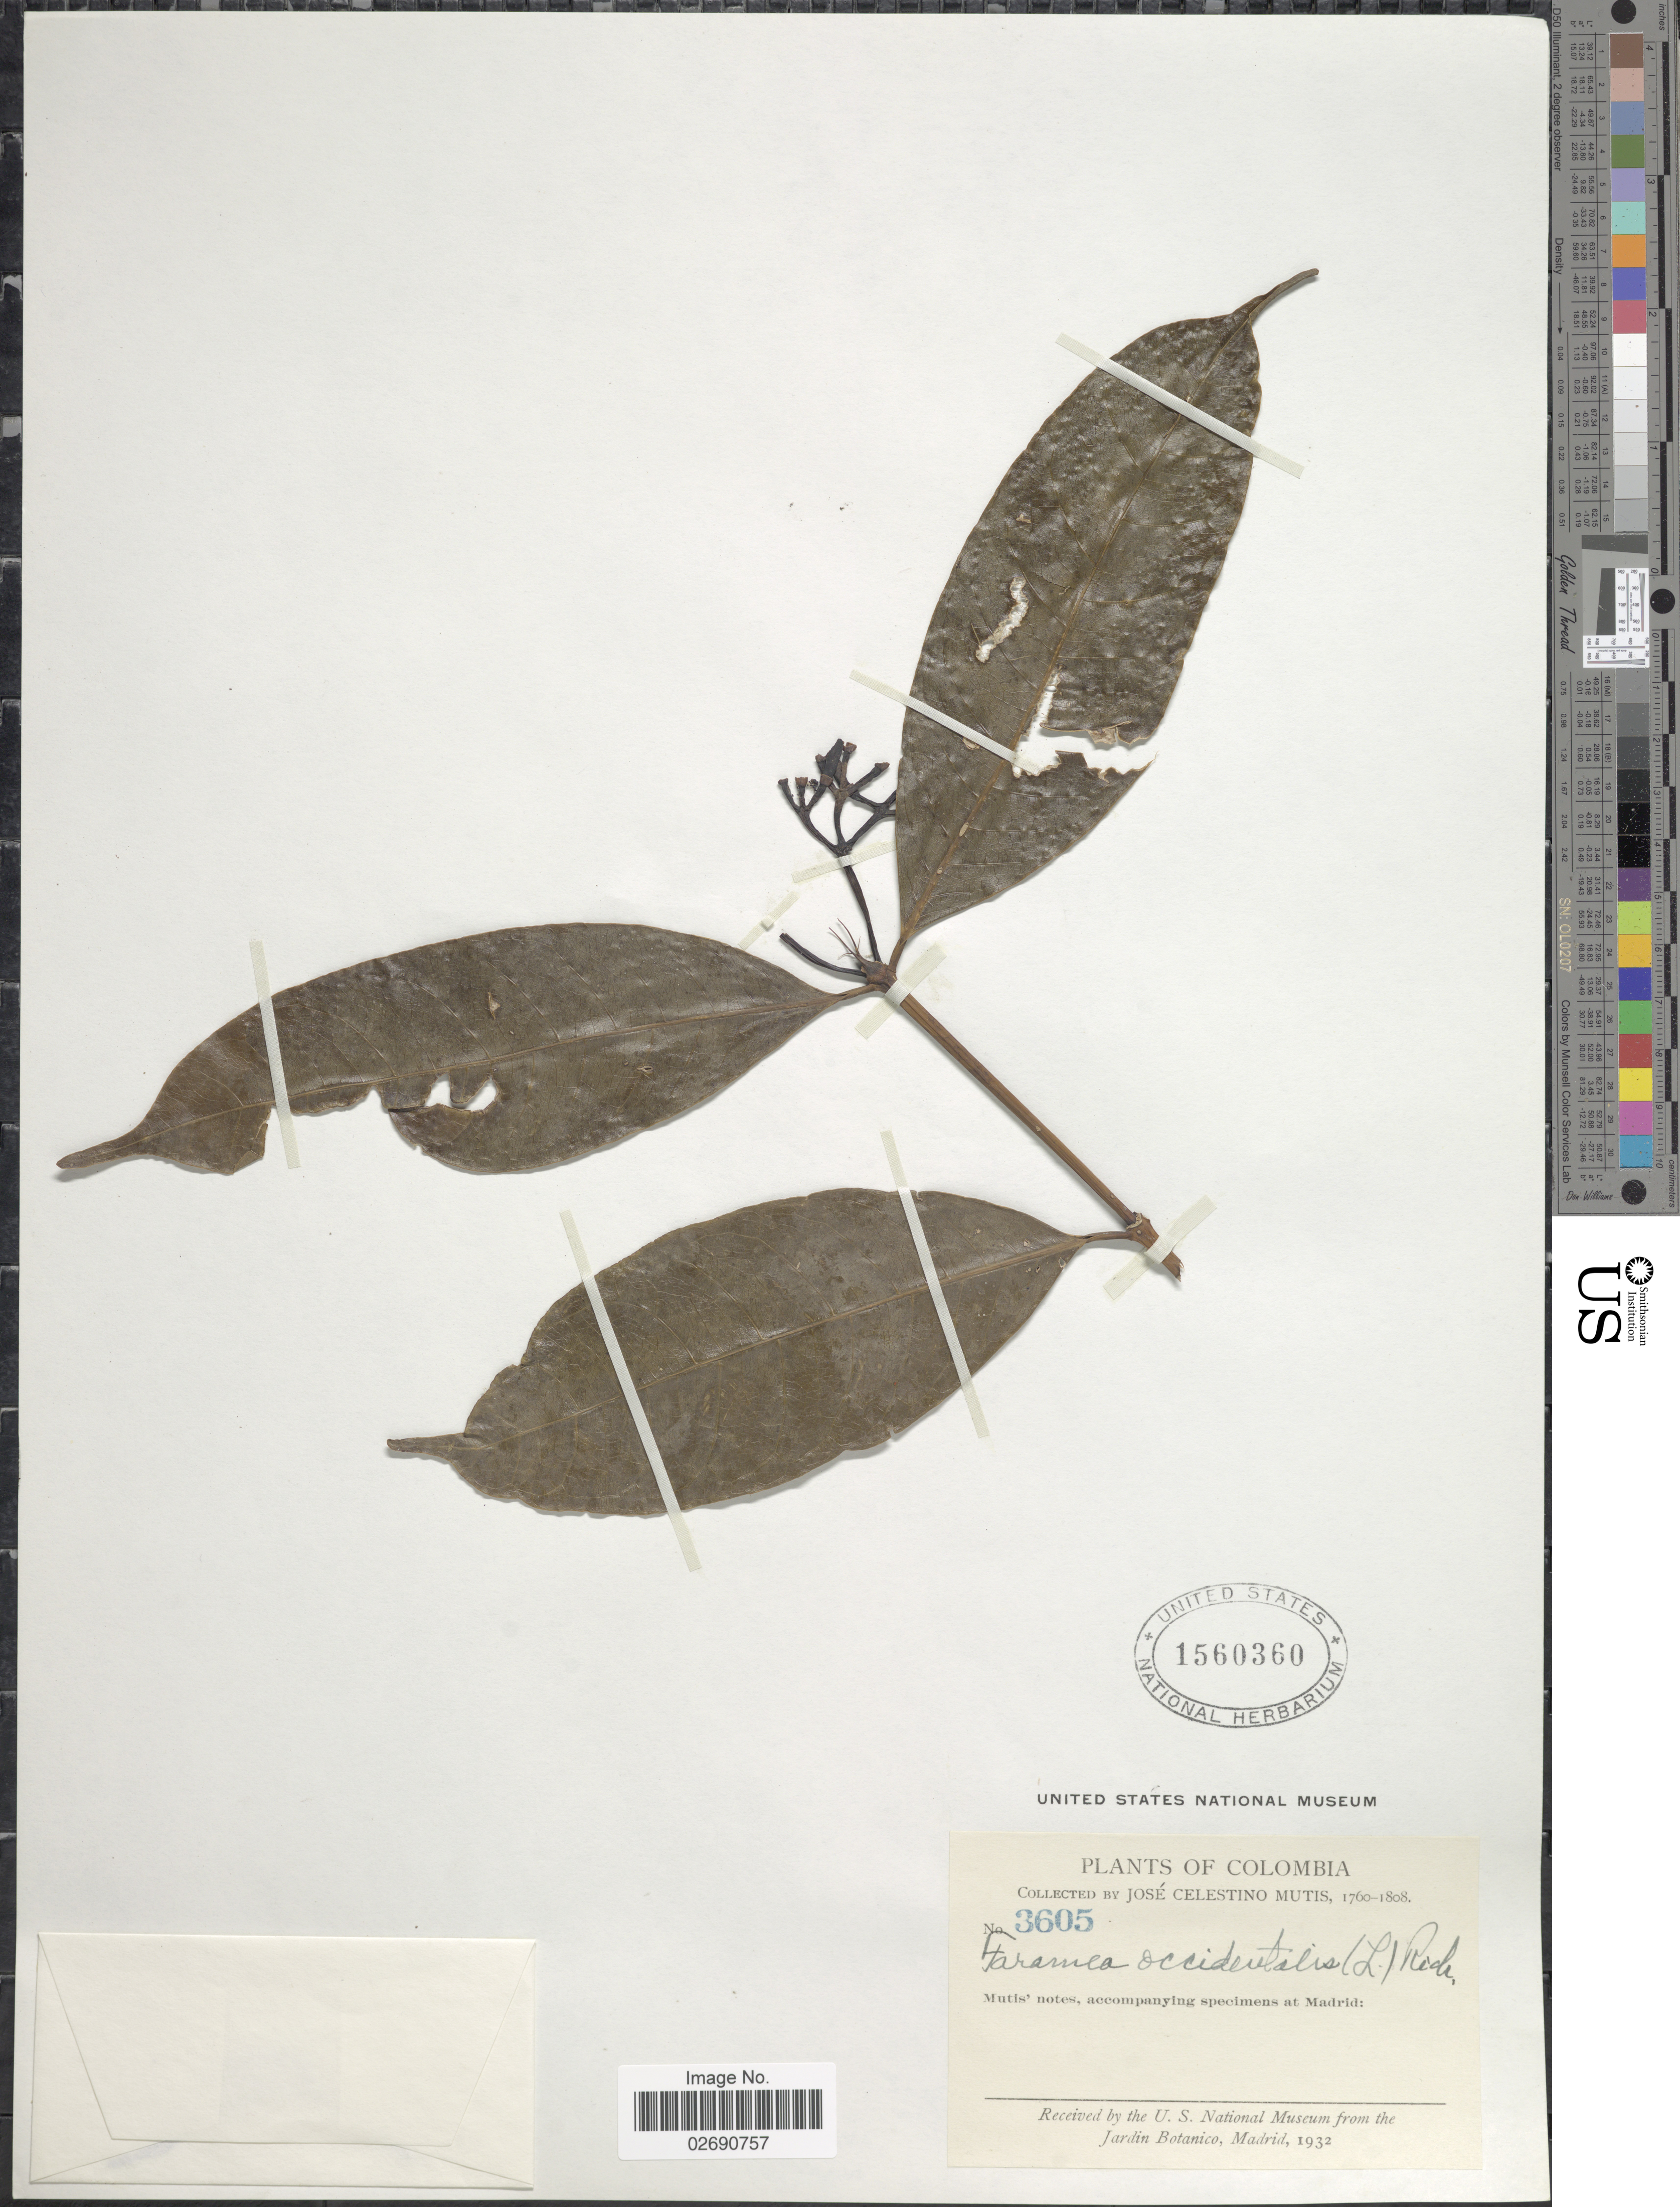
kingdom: Plantae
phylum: Tracheophyta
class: Magnoliopsida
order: Gentianales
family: Rubiaceae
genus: Faramea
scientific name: Faramea occidentalis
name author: (L.) A. Rich.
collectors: J. C. B. Mutis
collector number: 3605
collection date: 1760/1808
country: Colombia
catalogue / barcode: US 1560360